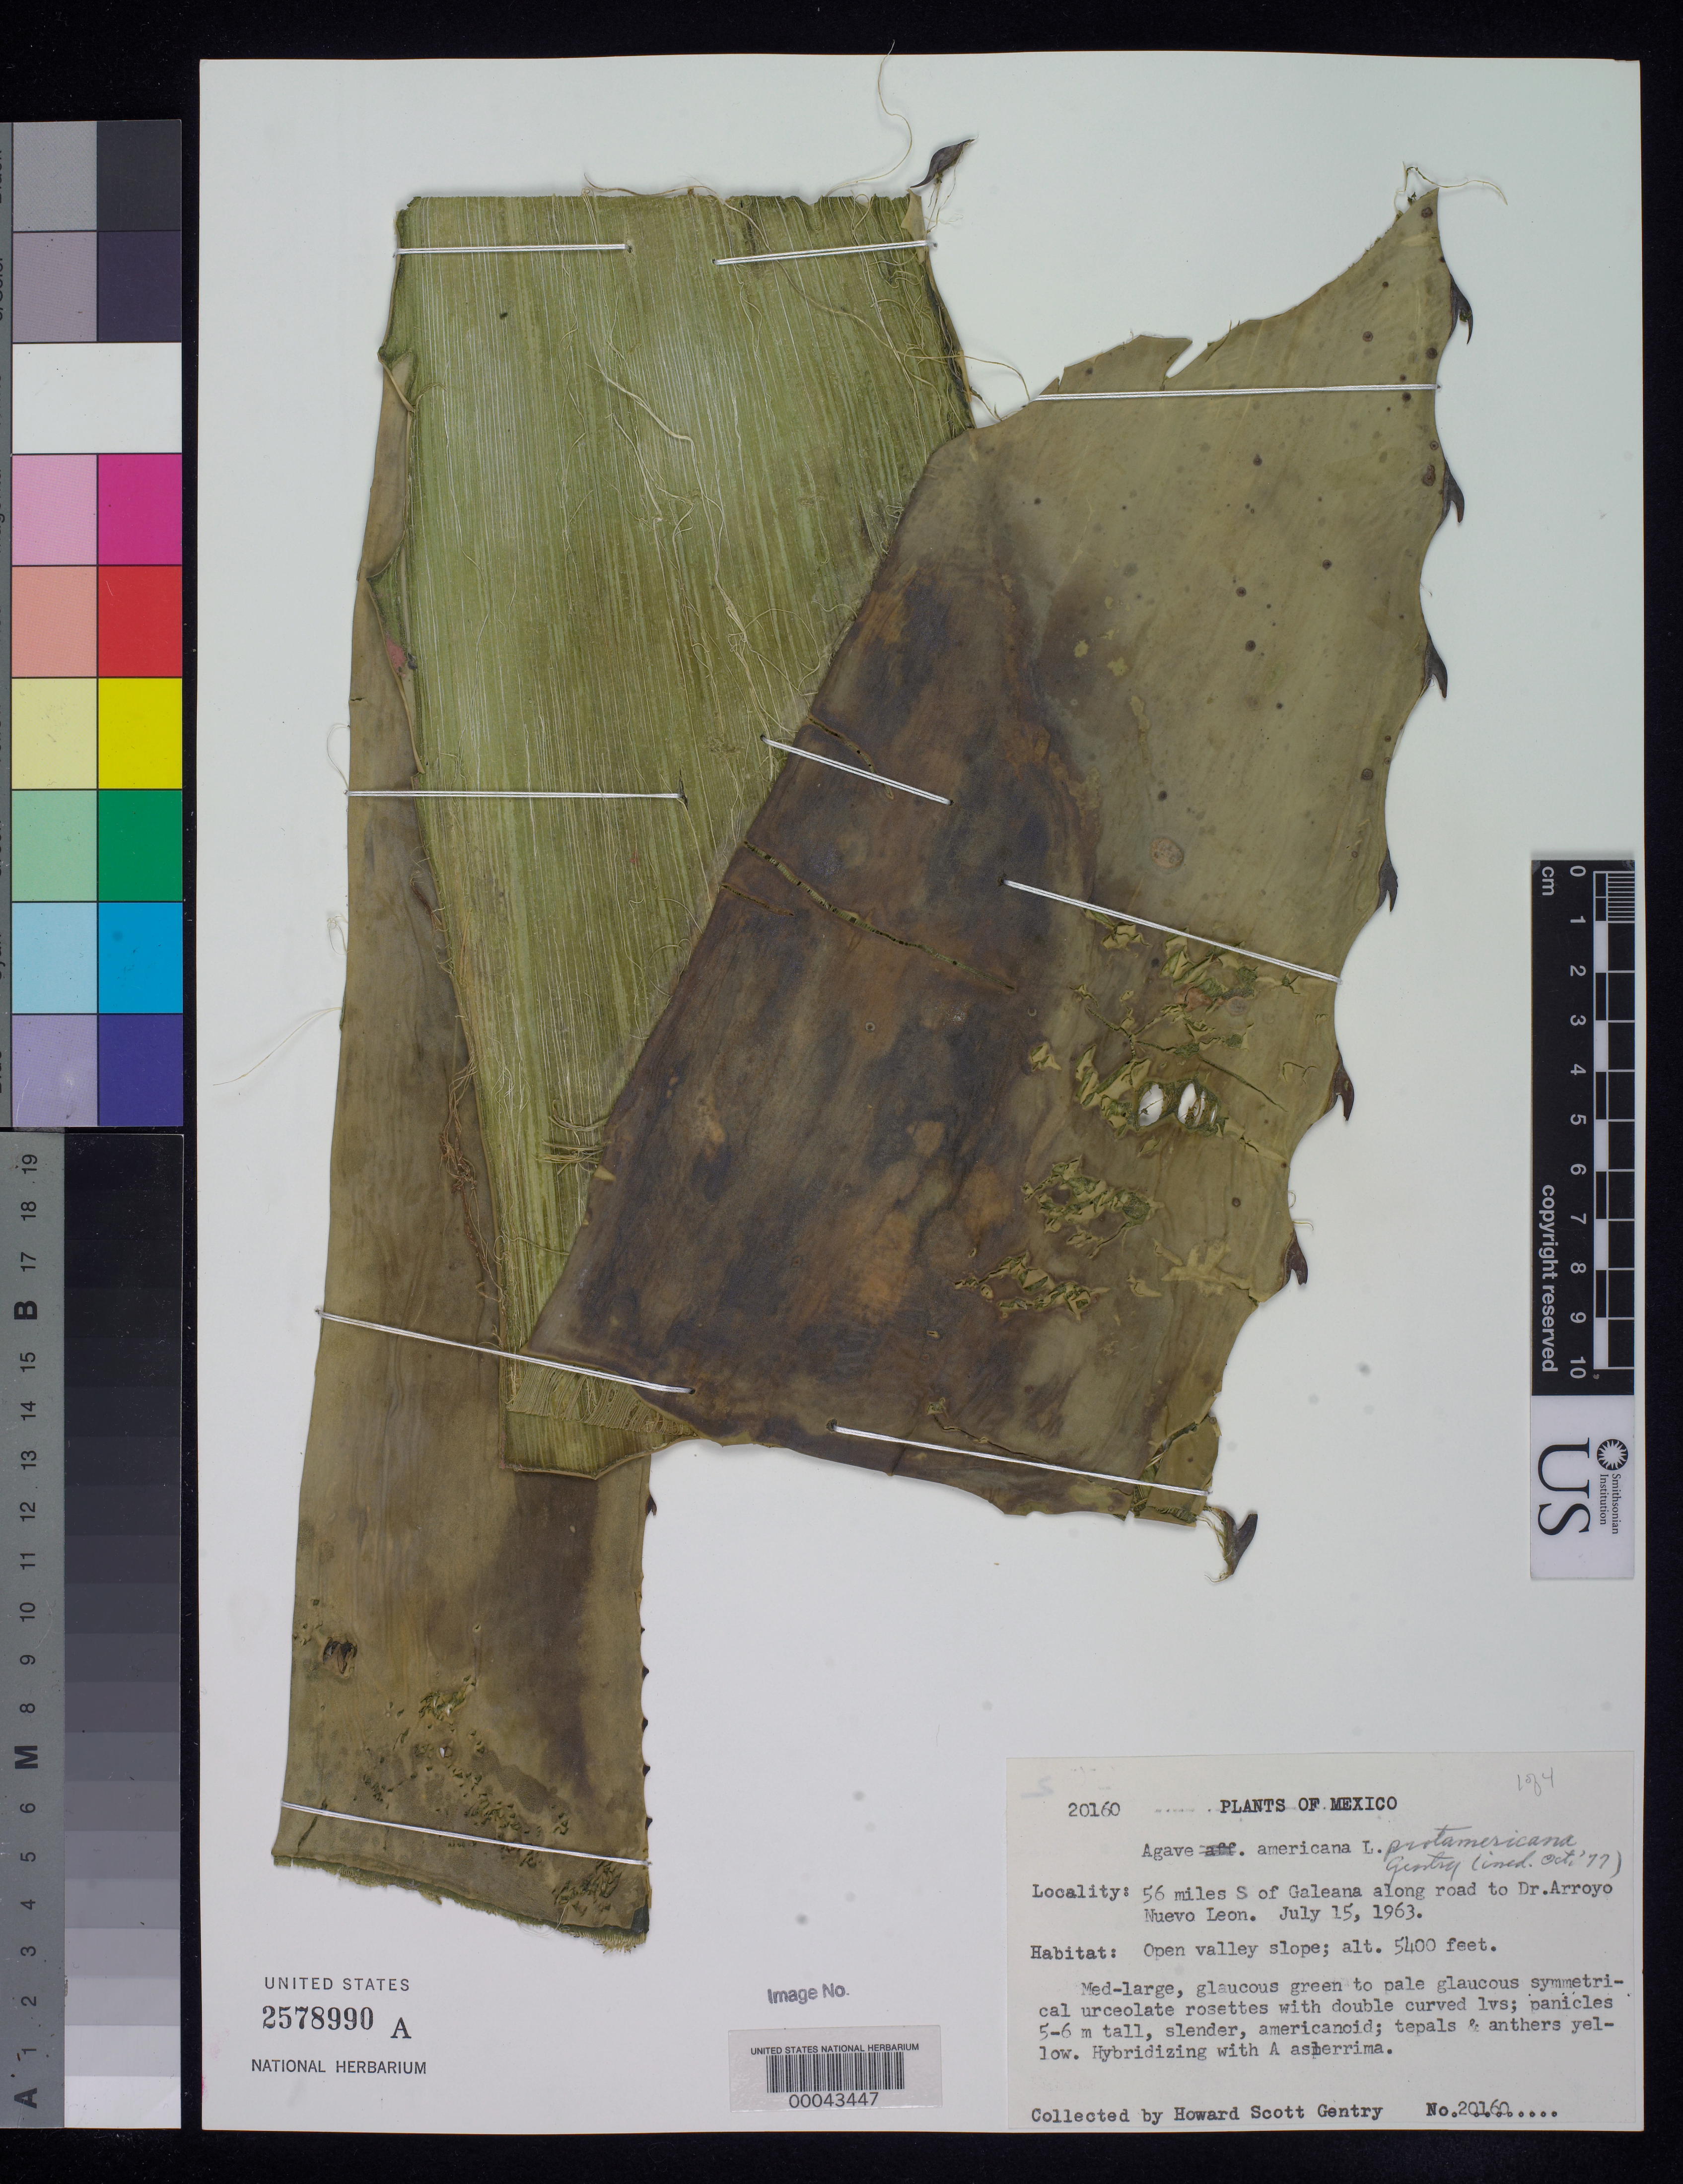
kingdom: Plantae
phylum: Tracheophyta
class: Liliopsida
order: Asparagales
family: Asparagaceae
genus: Agave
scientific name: Agave americana subsp. protamericana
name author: Gentry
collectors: H. S. Gentry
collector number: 20160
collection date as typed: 15 Jul 1963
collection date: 1963-07-15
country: Mexico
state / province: Nuevo León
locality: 56 mi S of Galeana along road to Dr. Arroyo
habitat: Open valley slope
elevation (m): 1646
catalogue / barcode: US 2578990A